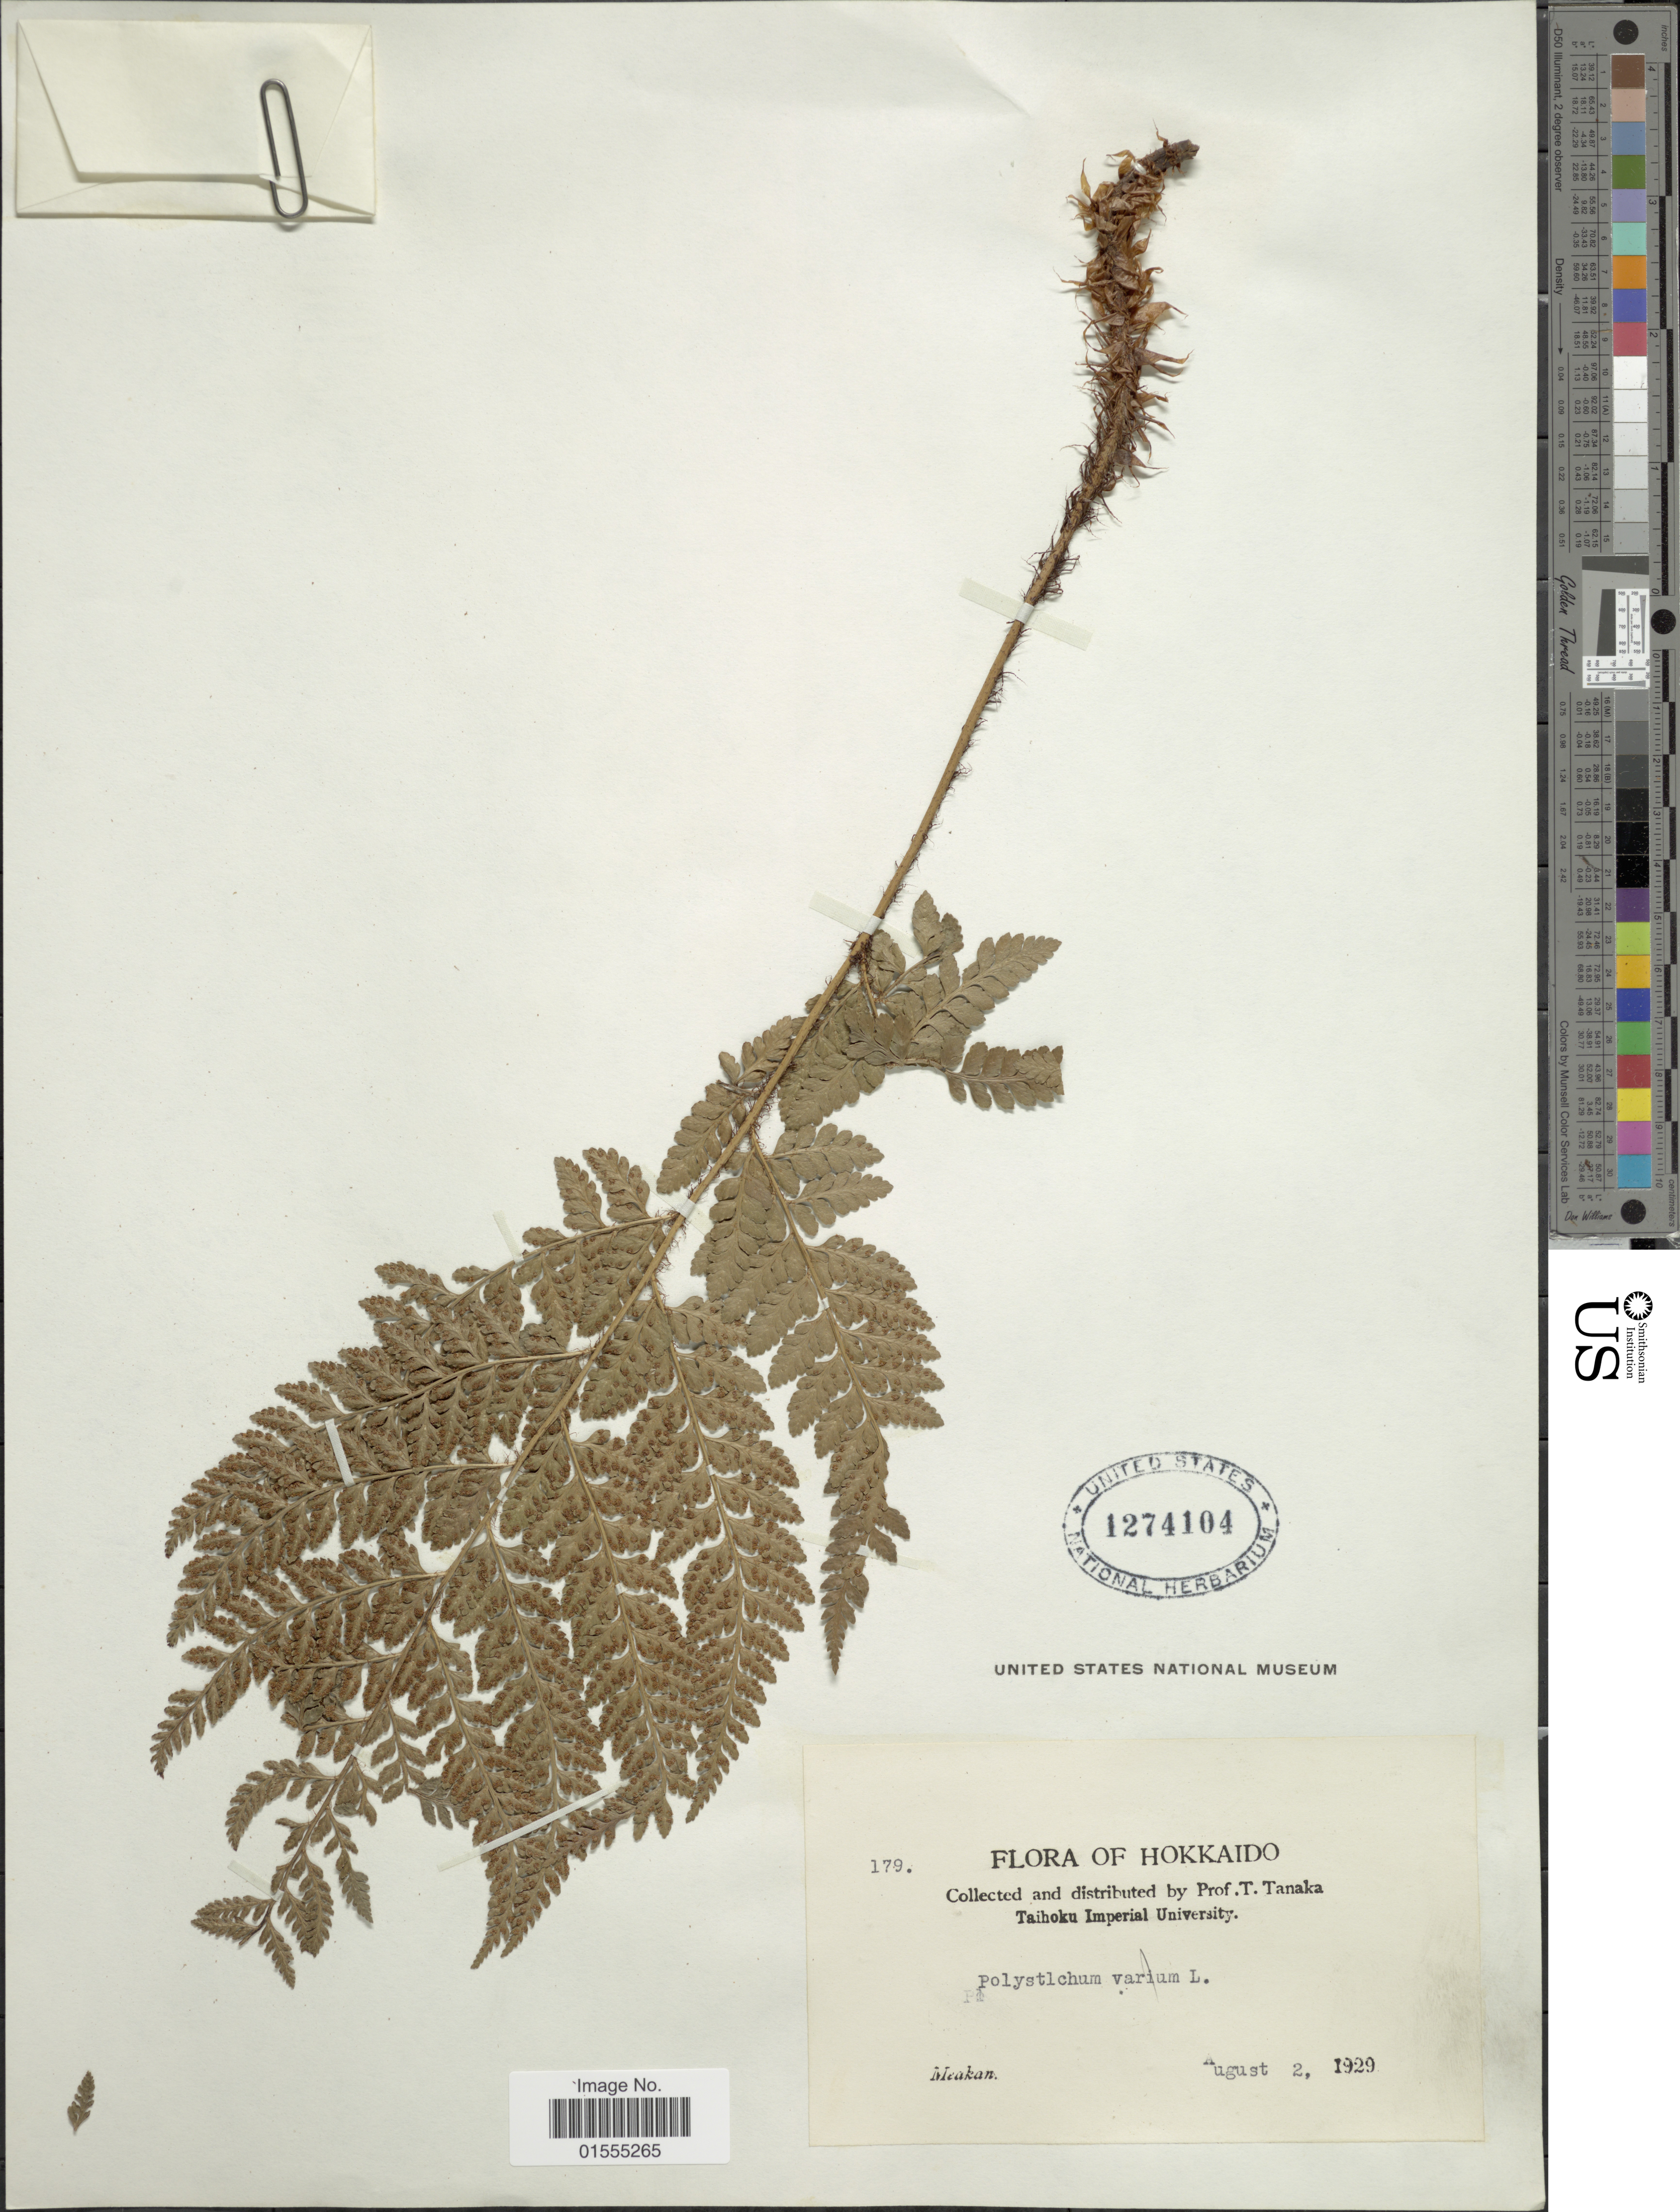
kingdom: Plantae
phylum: Tracheophyta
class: Polypodiopsida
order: Polypodiales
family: Dryopteridaceae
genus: Dryopteris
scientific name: Dryopteris sp.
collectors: T. Tanaka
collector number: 179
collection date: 1929-08-02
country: Japan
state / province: Hokkaidō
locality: Meakan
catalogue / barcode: US 1274104